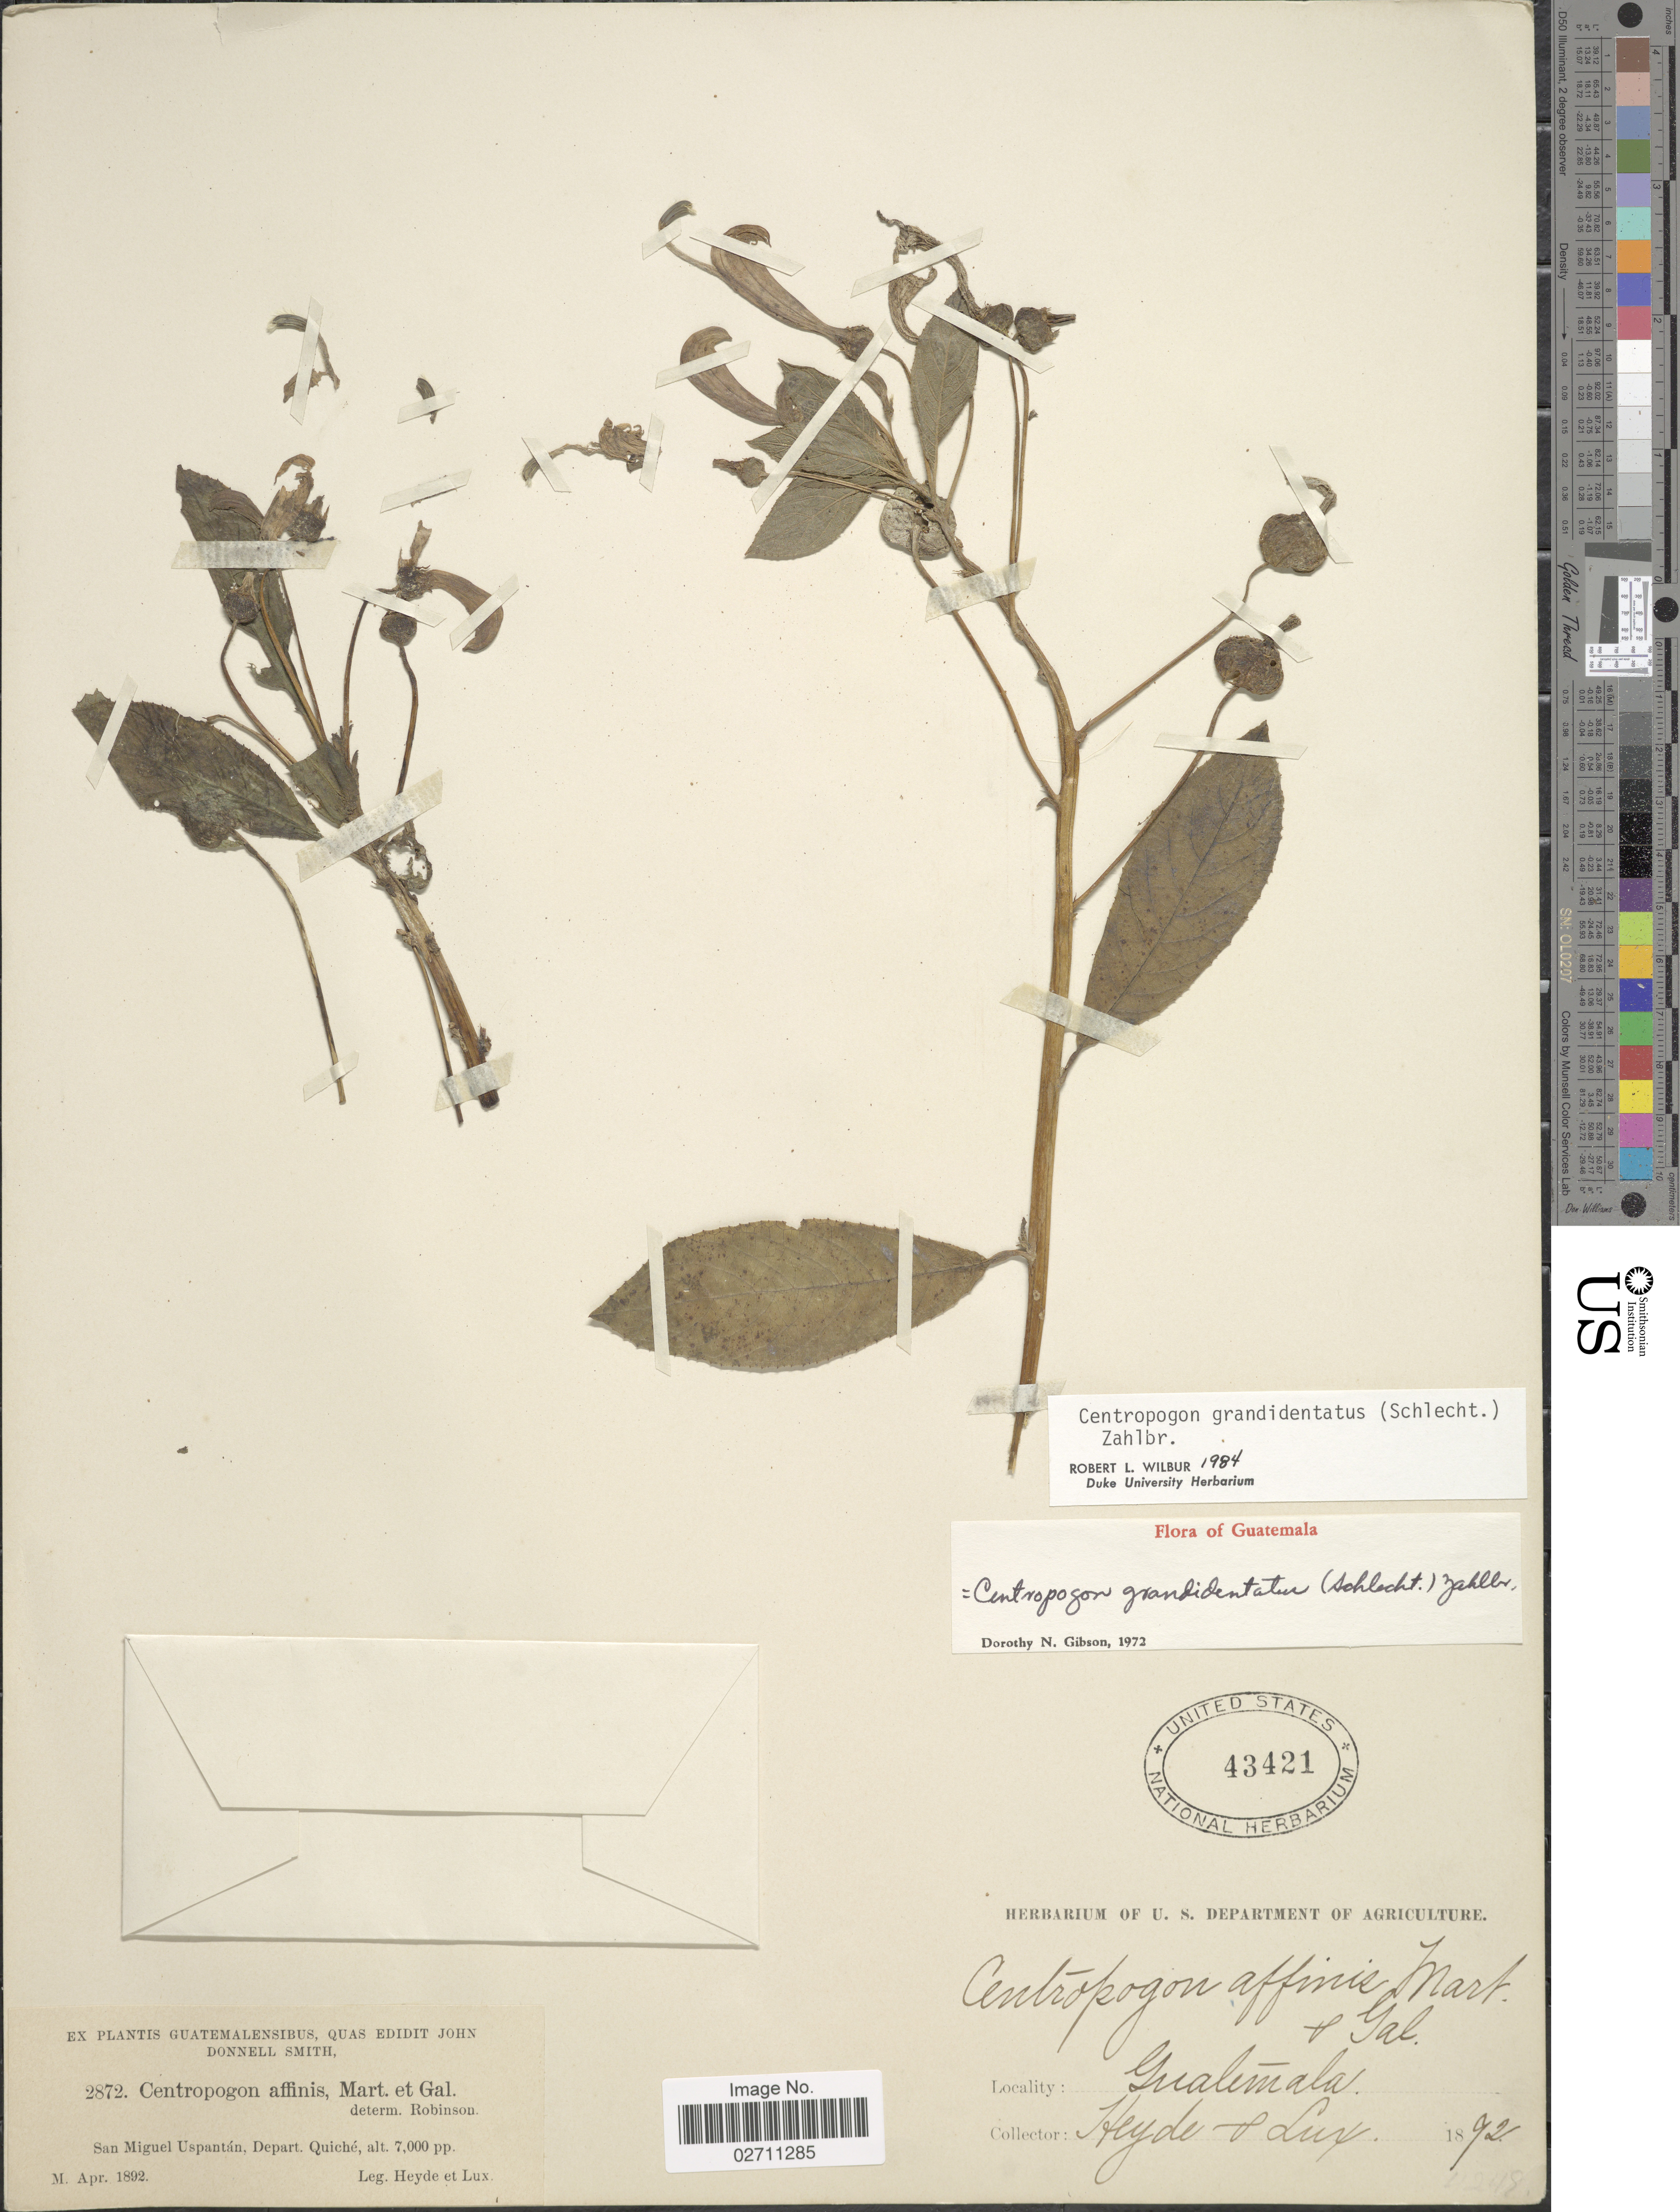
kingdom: Plantae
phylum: Tracheophyta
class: Magnoliopsida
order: Asterales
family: Campanulaceae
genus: Centropogon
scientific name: Centropogon grandidentatus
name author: (Schltdl.) Zahlbr.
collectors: Heyde & Lux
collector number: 2872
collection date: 1892-04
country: Guatemala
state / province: El Quiché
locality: San Miguel Uspantan.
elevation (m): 2134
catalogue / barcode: US 43421